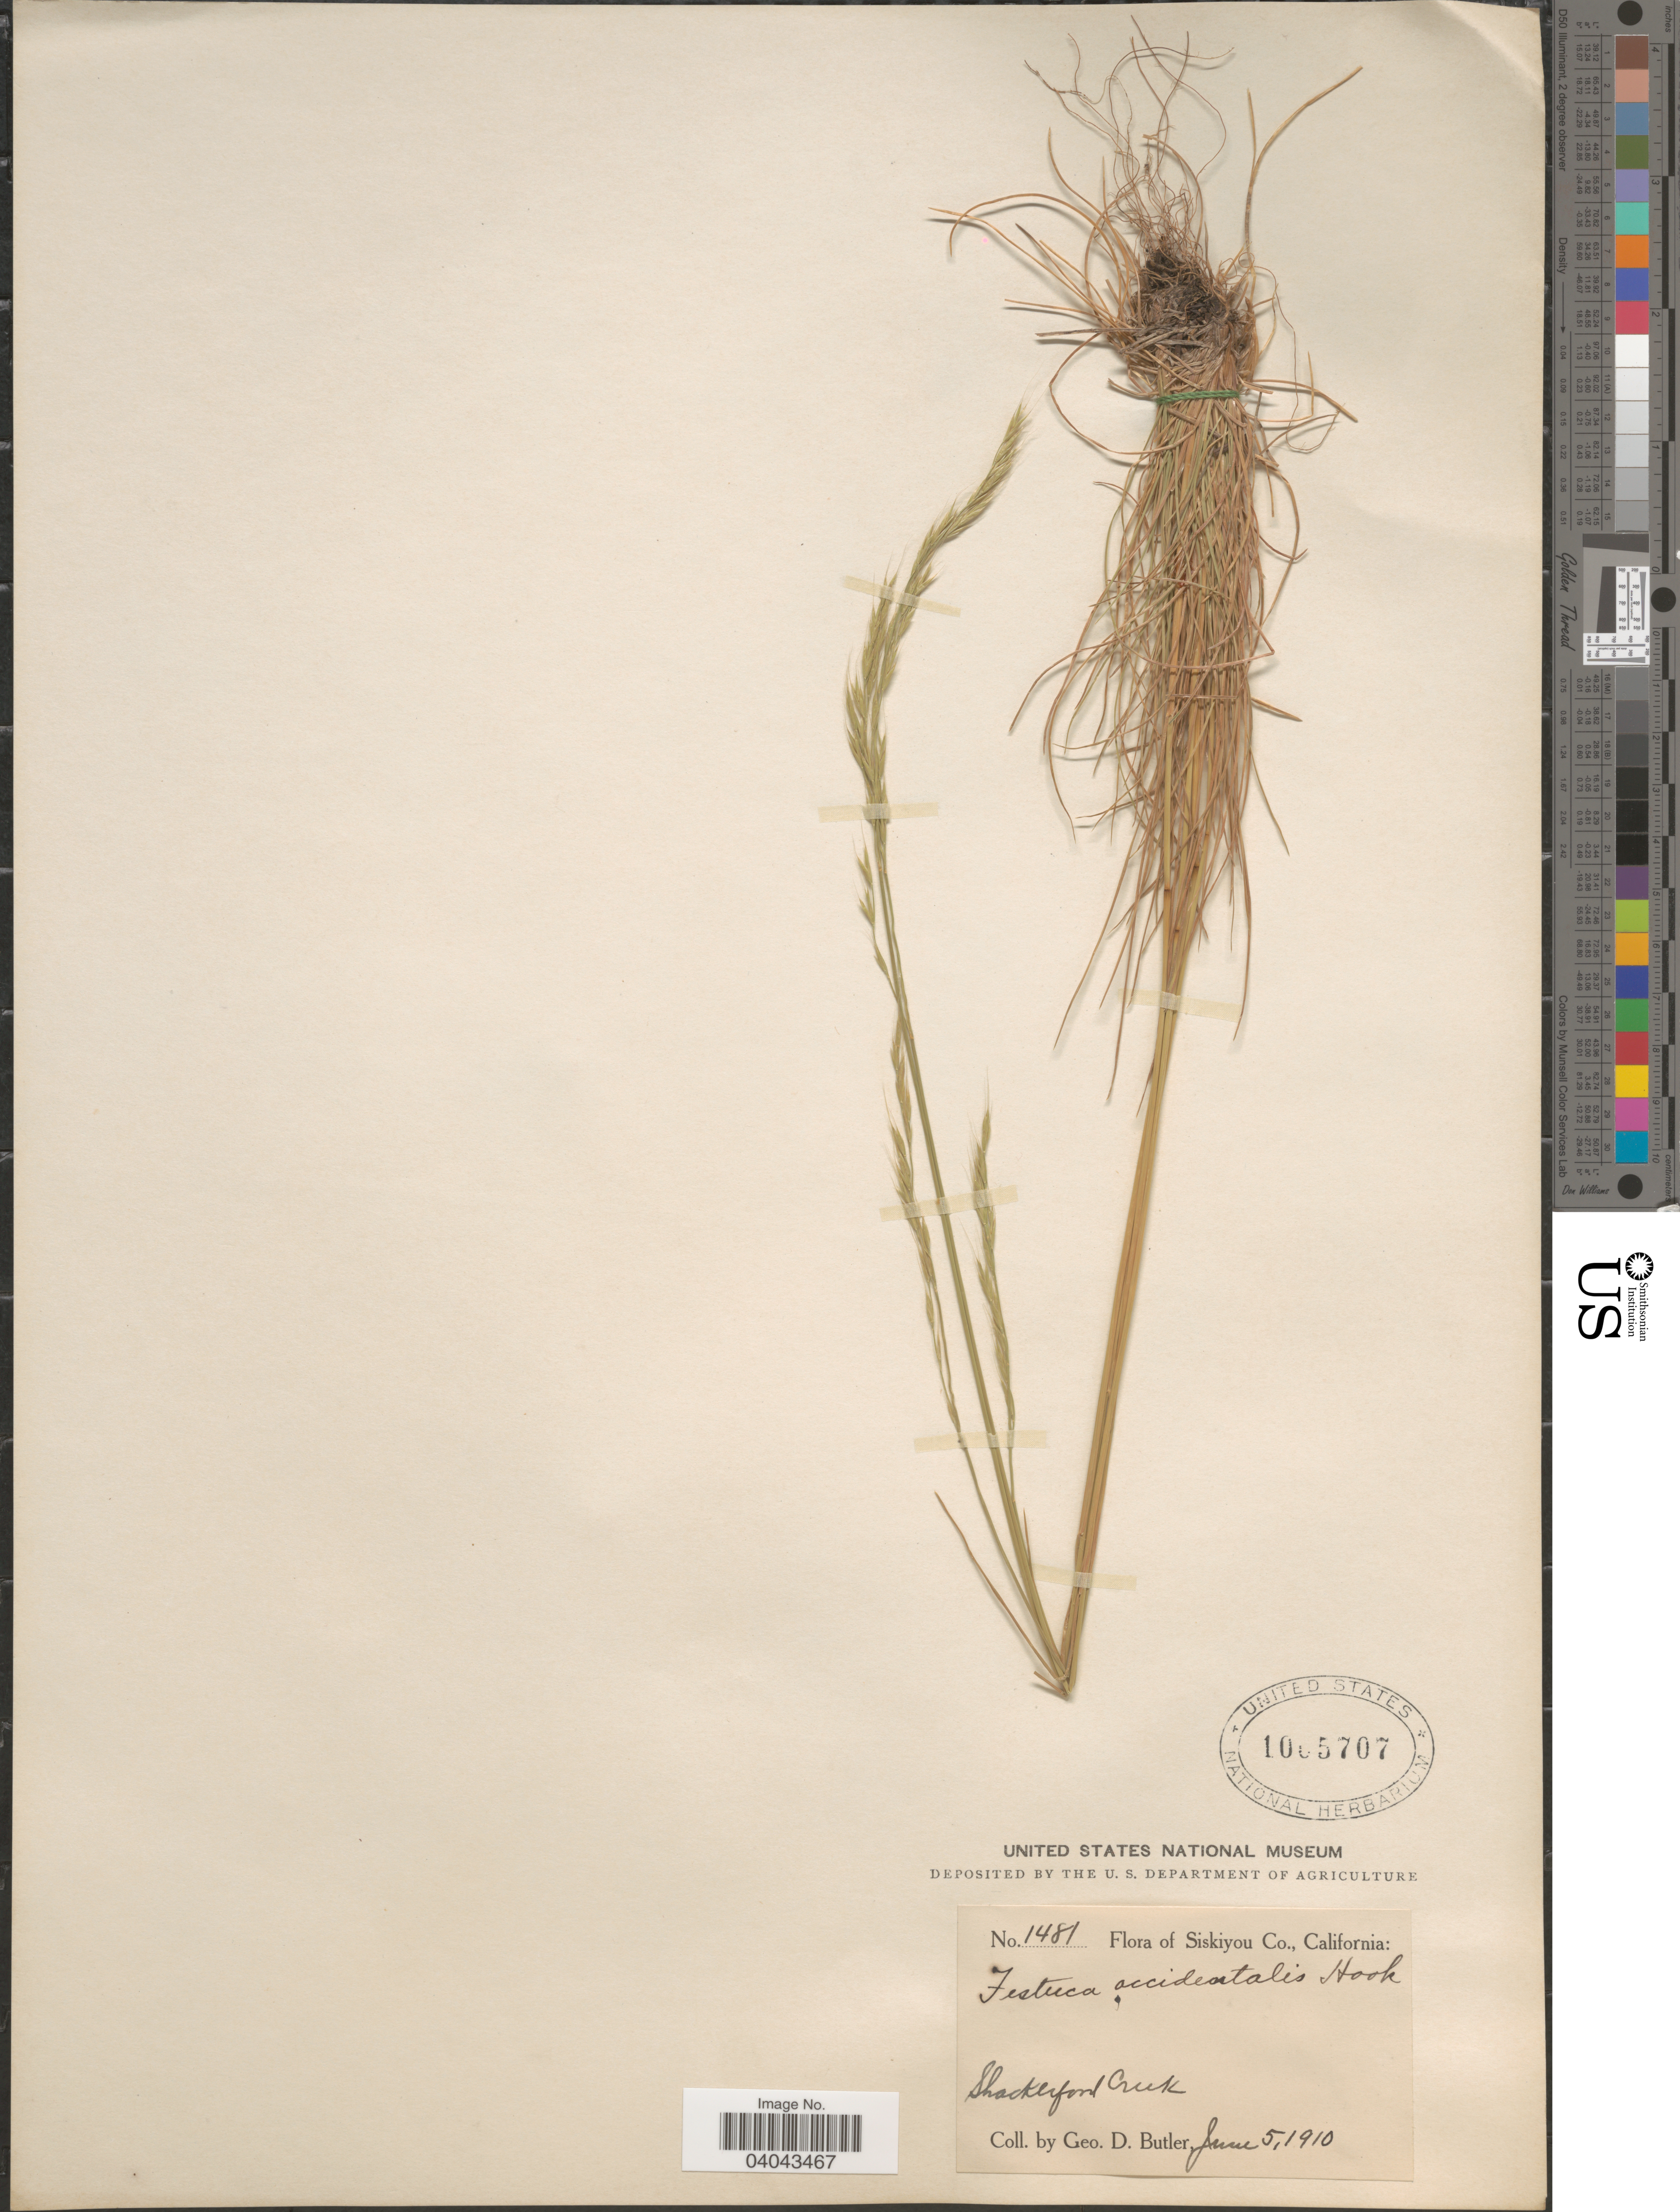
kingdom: Plantae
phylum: Tracheophyta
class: Liliopsida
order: Poales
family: Poaceae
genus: Festuca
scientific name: Festuca occidentalis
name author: Hook.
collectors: G. D. Butler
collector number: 1481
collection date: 1910-06-05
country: United States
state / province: California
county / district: Siskiyou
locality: Siskiyou Co. Shackleford Creek.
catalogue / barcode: US 1005707